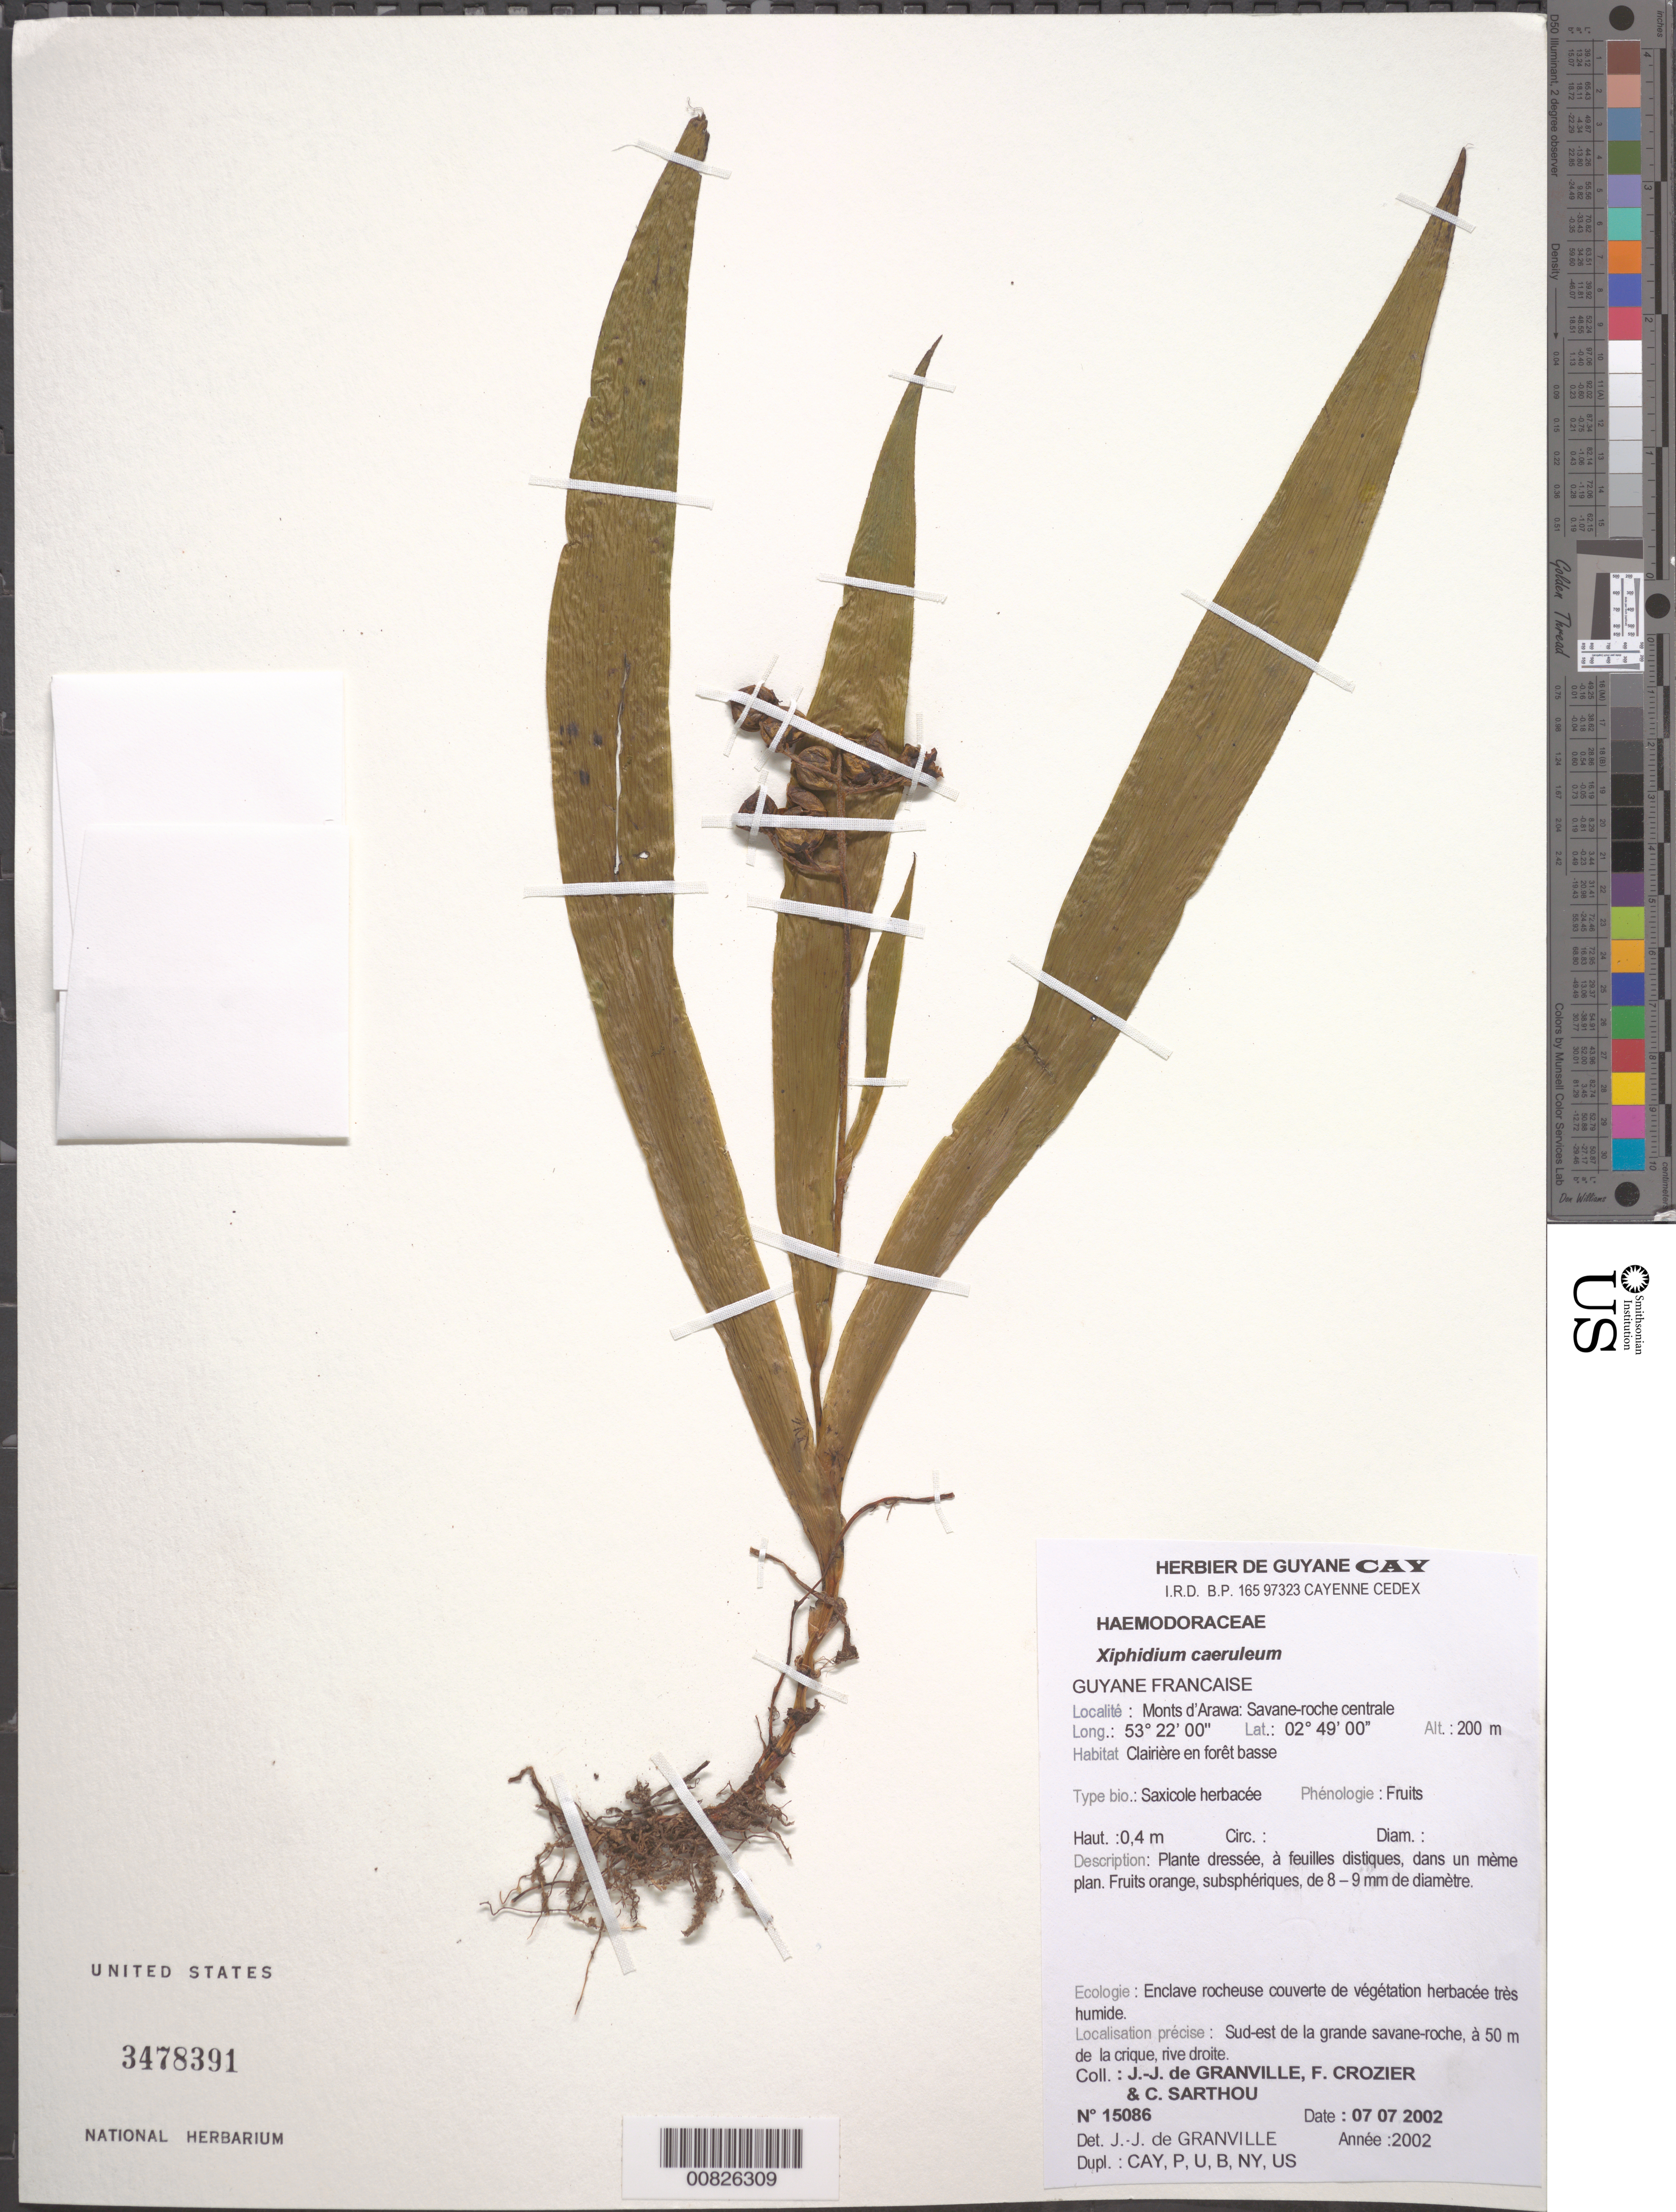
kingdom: Plantae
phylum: Tracheophyta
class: Liliopsida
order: Commelinales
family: Haemodoraceae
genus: Xiphidium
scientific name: Xiphidium caeruleum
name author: Aubl.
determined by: Granville, J. J. de, (CAY), Institut de Recherche pour le Developpement (IRD) (FRENCH GUIANA)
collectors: J.-J. de Granville, F. Crozier & C. Sarthou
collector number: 15086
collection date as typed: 7-Jul-02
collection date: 2002-07-07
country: French Guiana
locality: Monts d'Arawa, zone de la savane-roche centrale, sud-est de la grande savane-roche, à 50 m de la crique, rive droite.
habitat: Clairière en forêt basse, enclave rocheuse couverte de végétation herbacée très humide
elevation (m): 200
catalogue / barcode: US 3478391